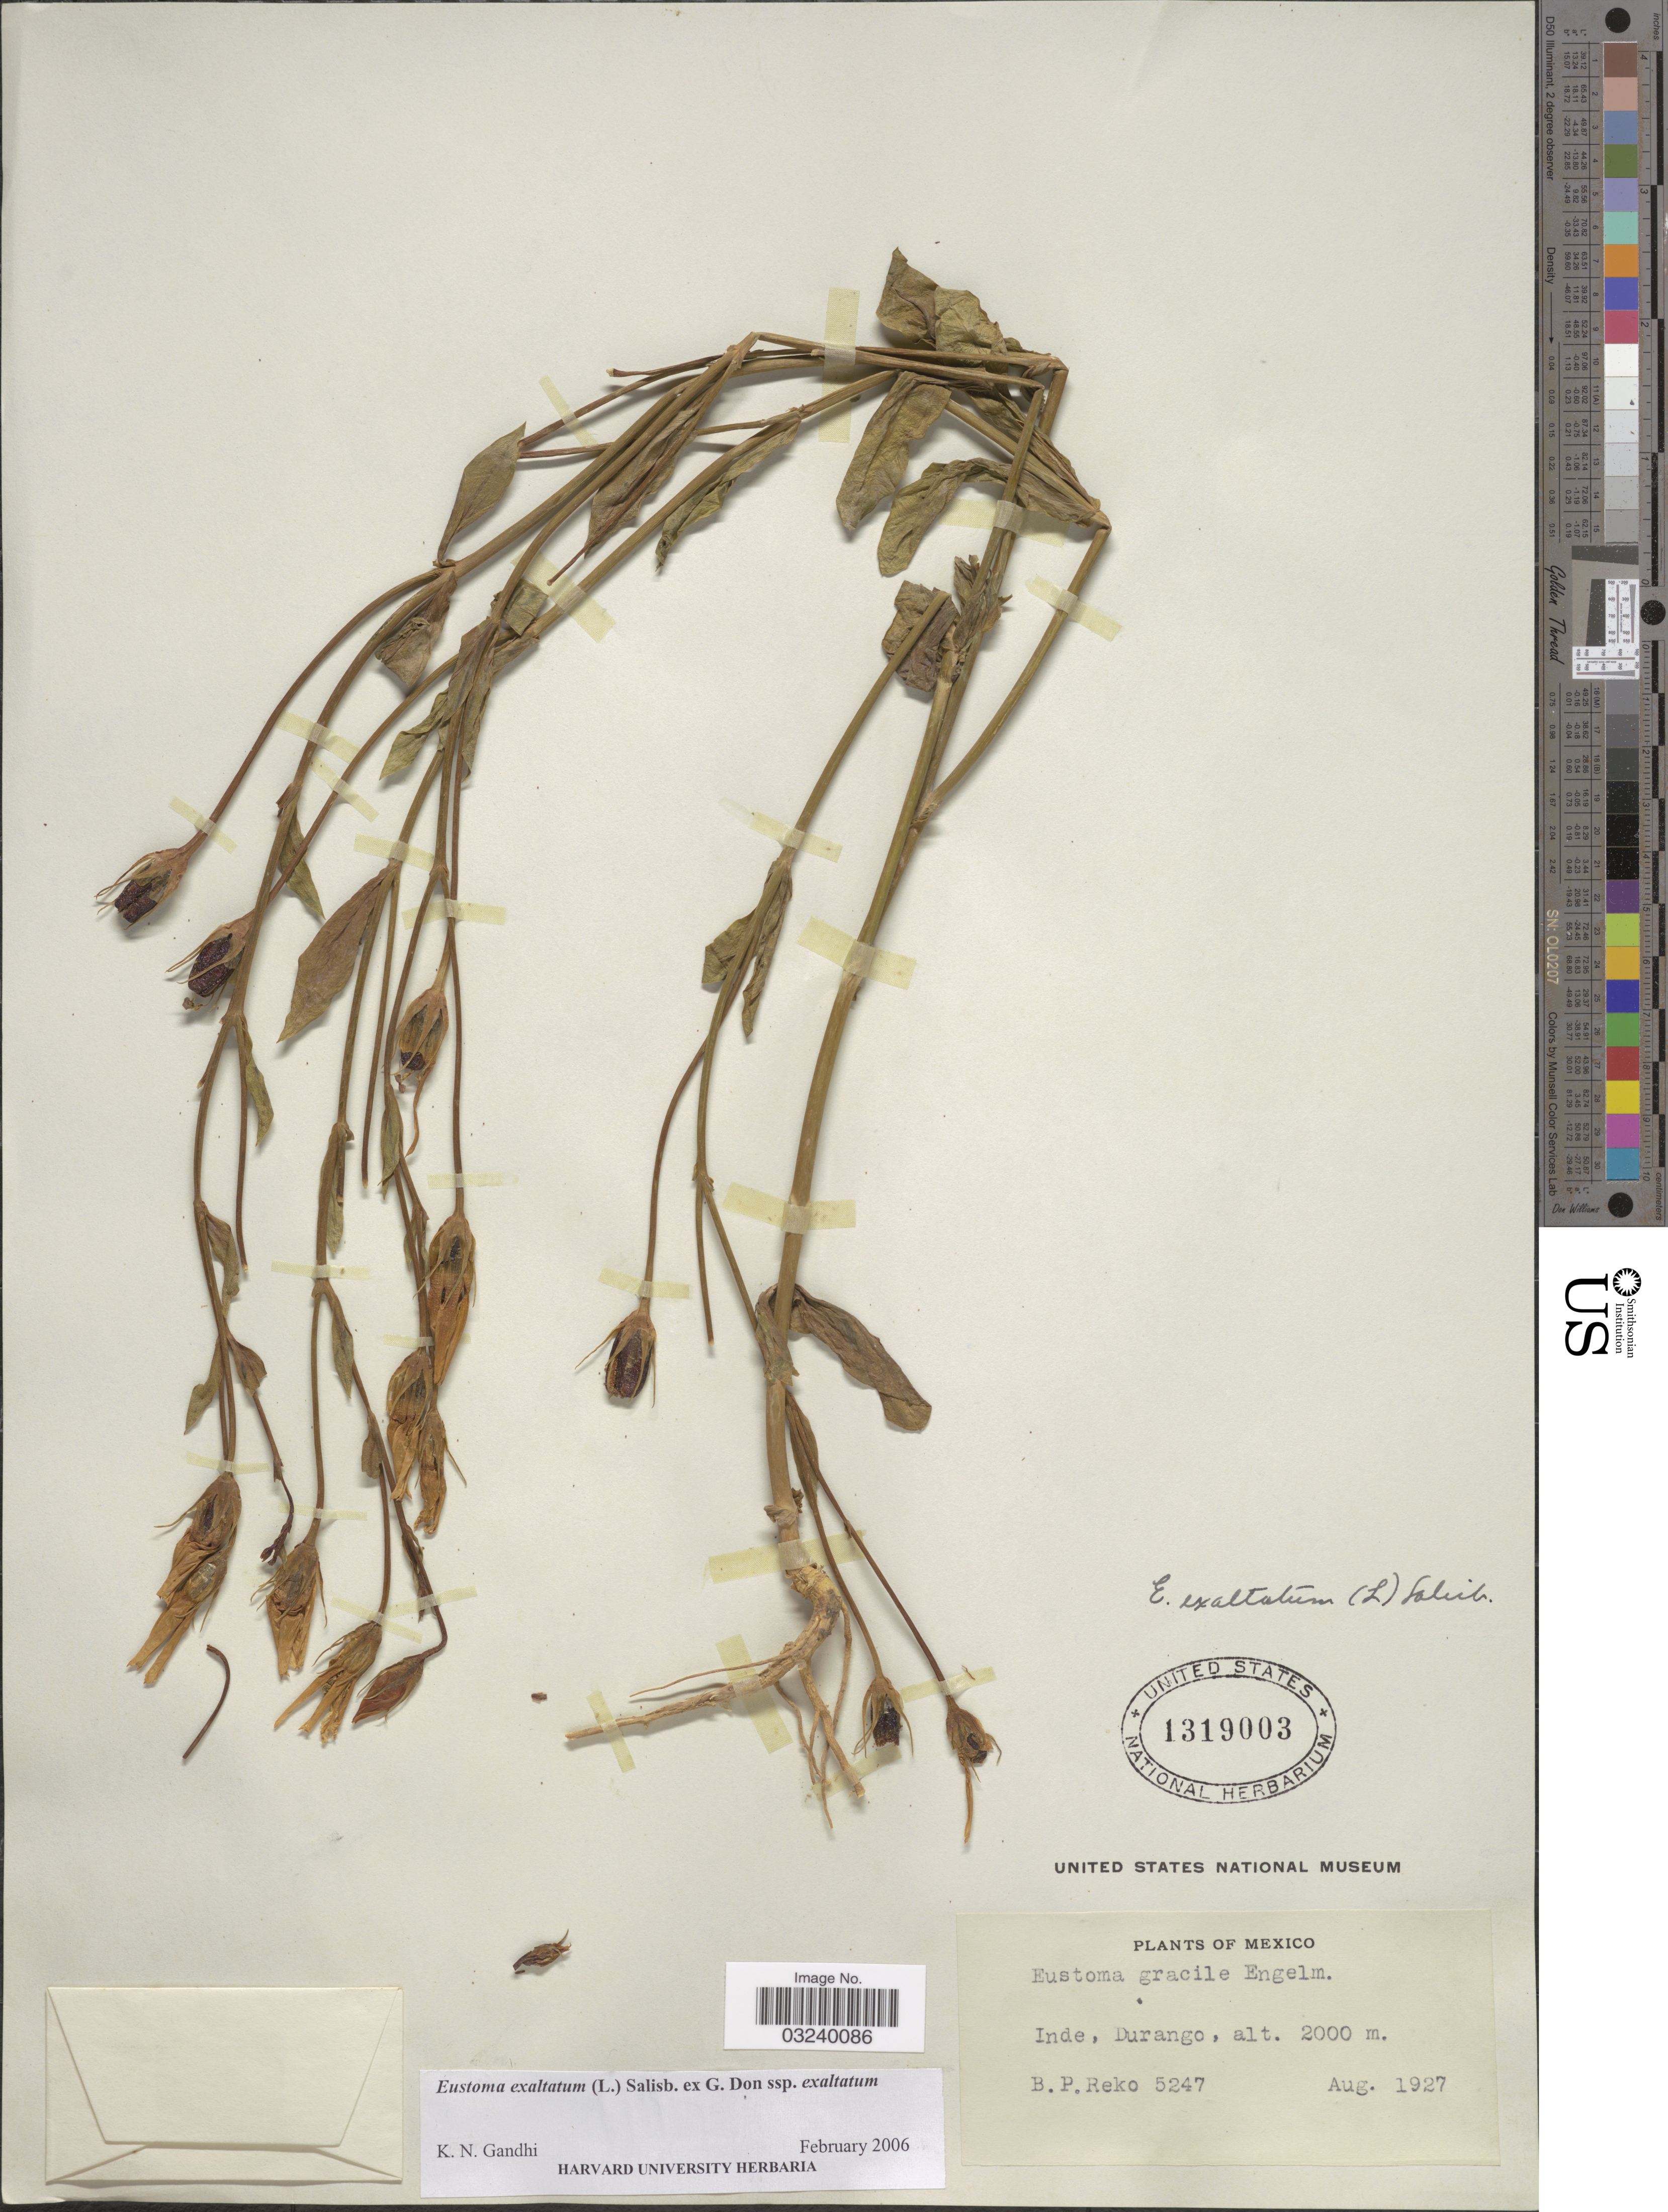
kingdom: Plantae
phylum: Tracheophyta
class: Magnoliopsida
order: Gentianales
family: Gentianaceae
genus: Eustoma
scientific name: Eustoma exaltatum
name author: (L.) Salisb. ex Don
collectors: B. P. Reko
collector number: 5247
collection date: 1927-08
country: Mexico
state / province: Durango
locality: Inde.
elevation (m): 2000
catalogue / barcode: US 1319003